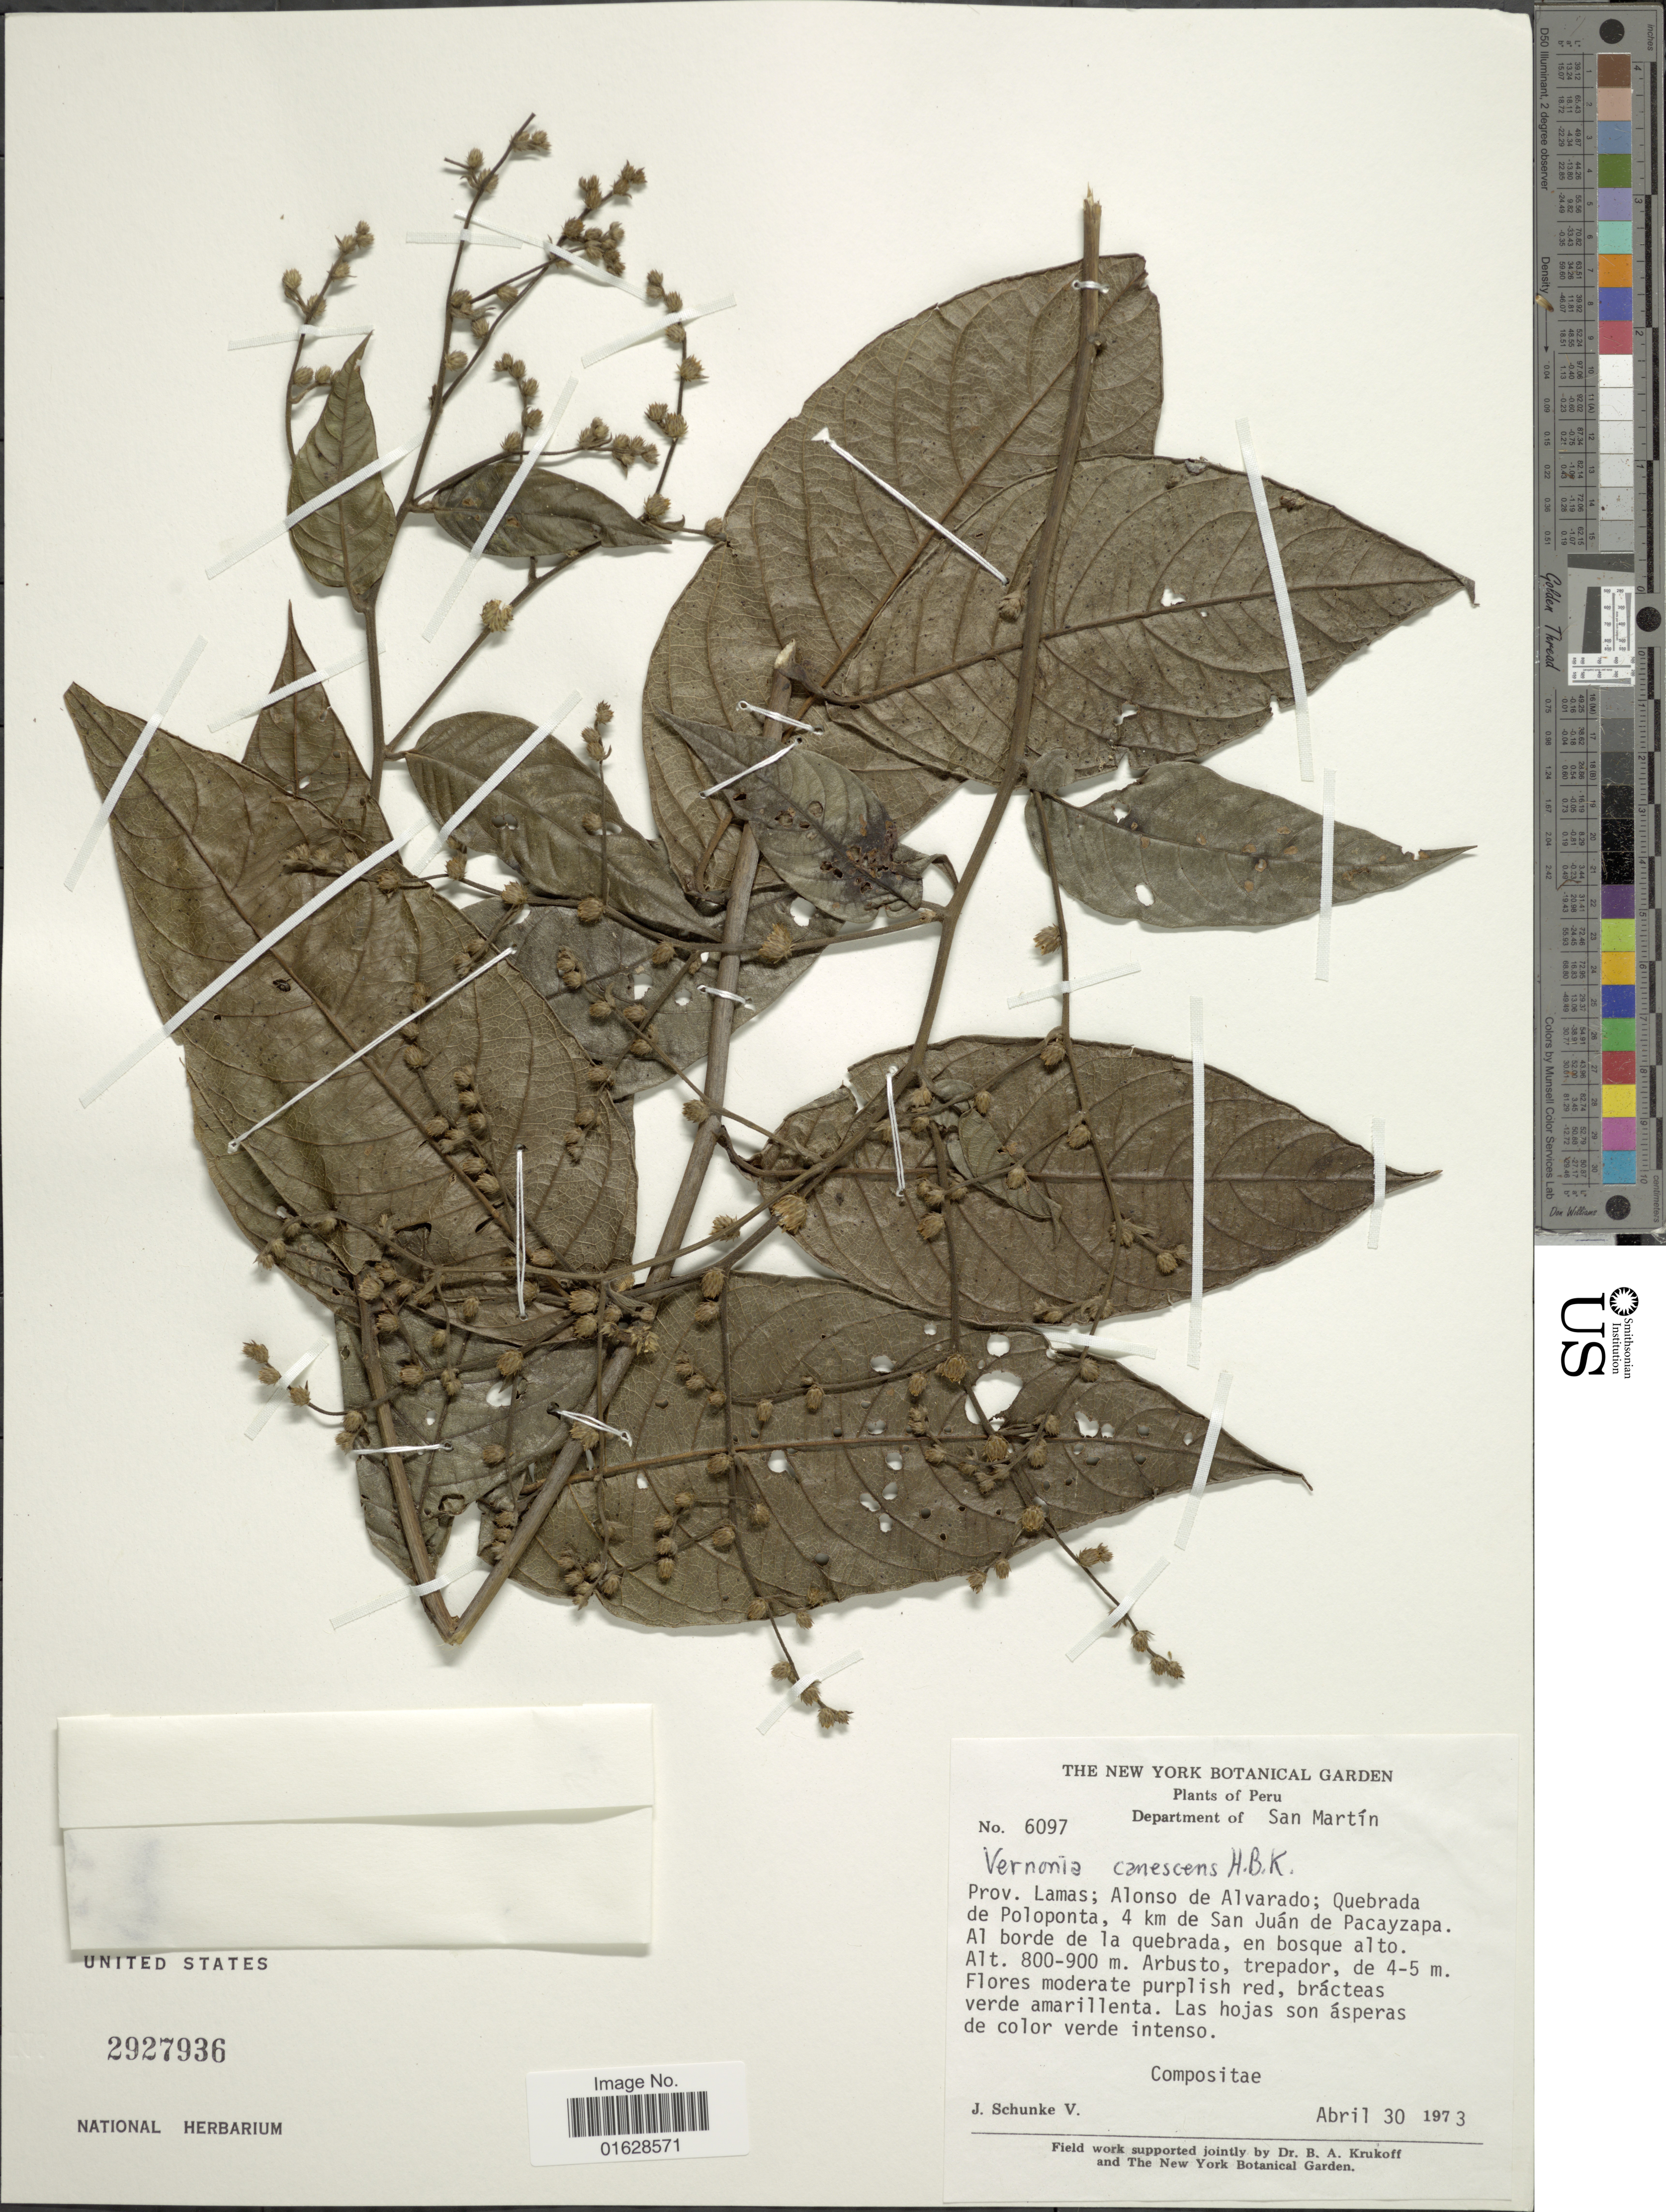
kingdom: Plantae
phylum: Tracheophyta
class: Magnoliopsida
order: Asterales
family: Asteraceae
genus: Lepidaploa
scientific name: Lepidaploa canescens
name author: (Kunth) H. Rob.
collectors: J. Schunke Vigo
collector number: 6097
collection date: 1973-04-30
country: Peru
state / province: San Martín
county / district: Lamas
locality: Alonso de Alvarado; Quebrada de Poloponto, 4 km de San Juan de Pacayzapa. Al borde de la Arbusto, en bosque alto.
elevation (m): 800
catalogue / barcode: US 2927936